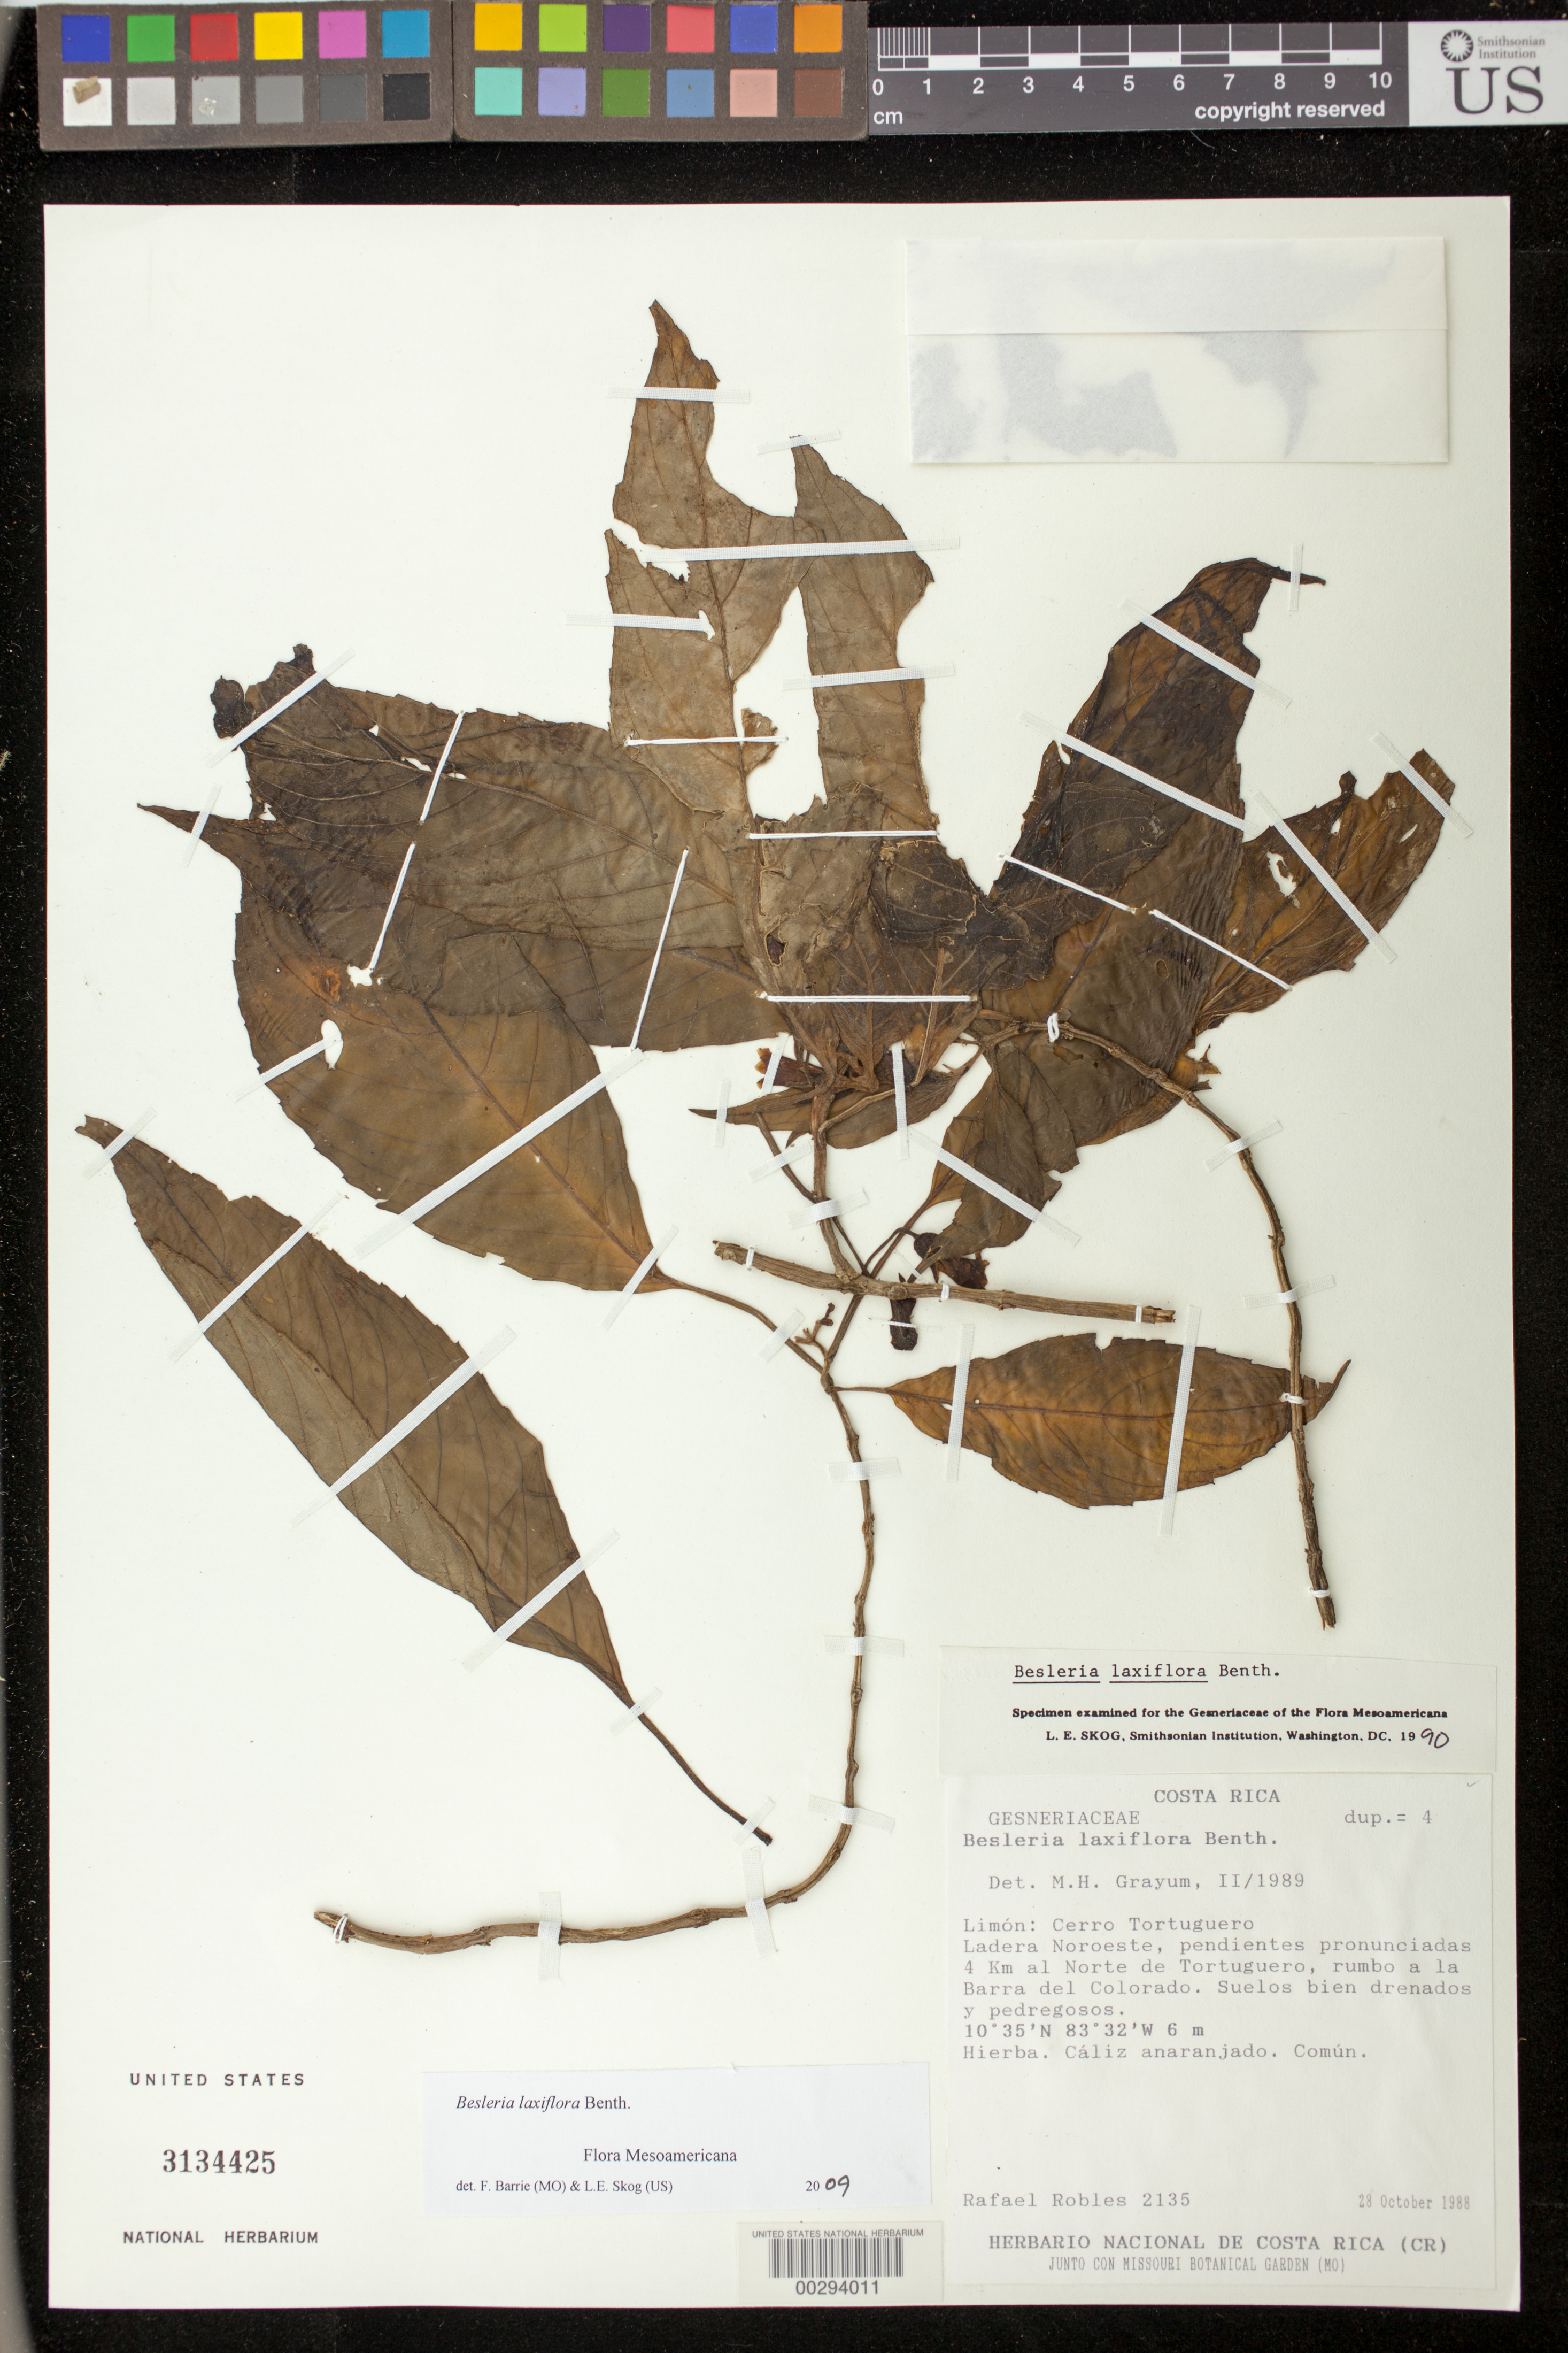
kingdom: Plantae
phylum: Tracheophyta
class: Magnoliopsida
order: Lamiales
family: Gesneriaceae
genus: Besleria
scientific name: Besleria laxiflora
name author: Benth.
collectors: R. Robles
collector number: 2135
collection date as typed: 28 Oct 1988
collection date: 1988-10-28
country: Costa Rica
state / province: Limón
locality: Cerro Tortuguero, ladera NW, ... 4 km N of Tortuguero, Rumbo a La Barra del Colorado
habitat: Ladera Noroeste, pendientes pronunciadas… suelos bien drenados y pedregosos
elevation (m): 6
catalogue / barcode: US 3134425